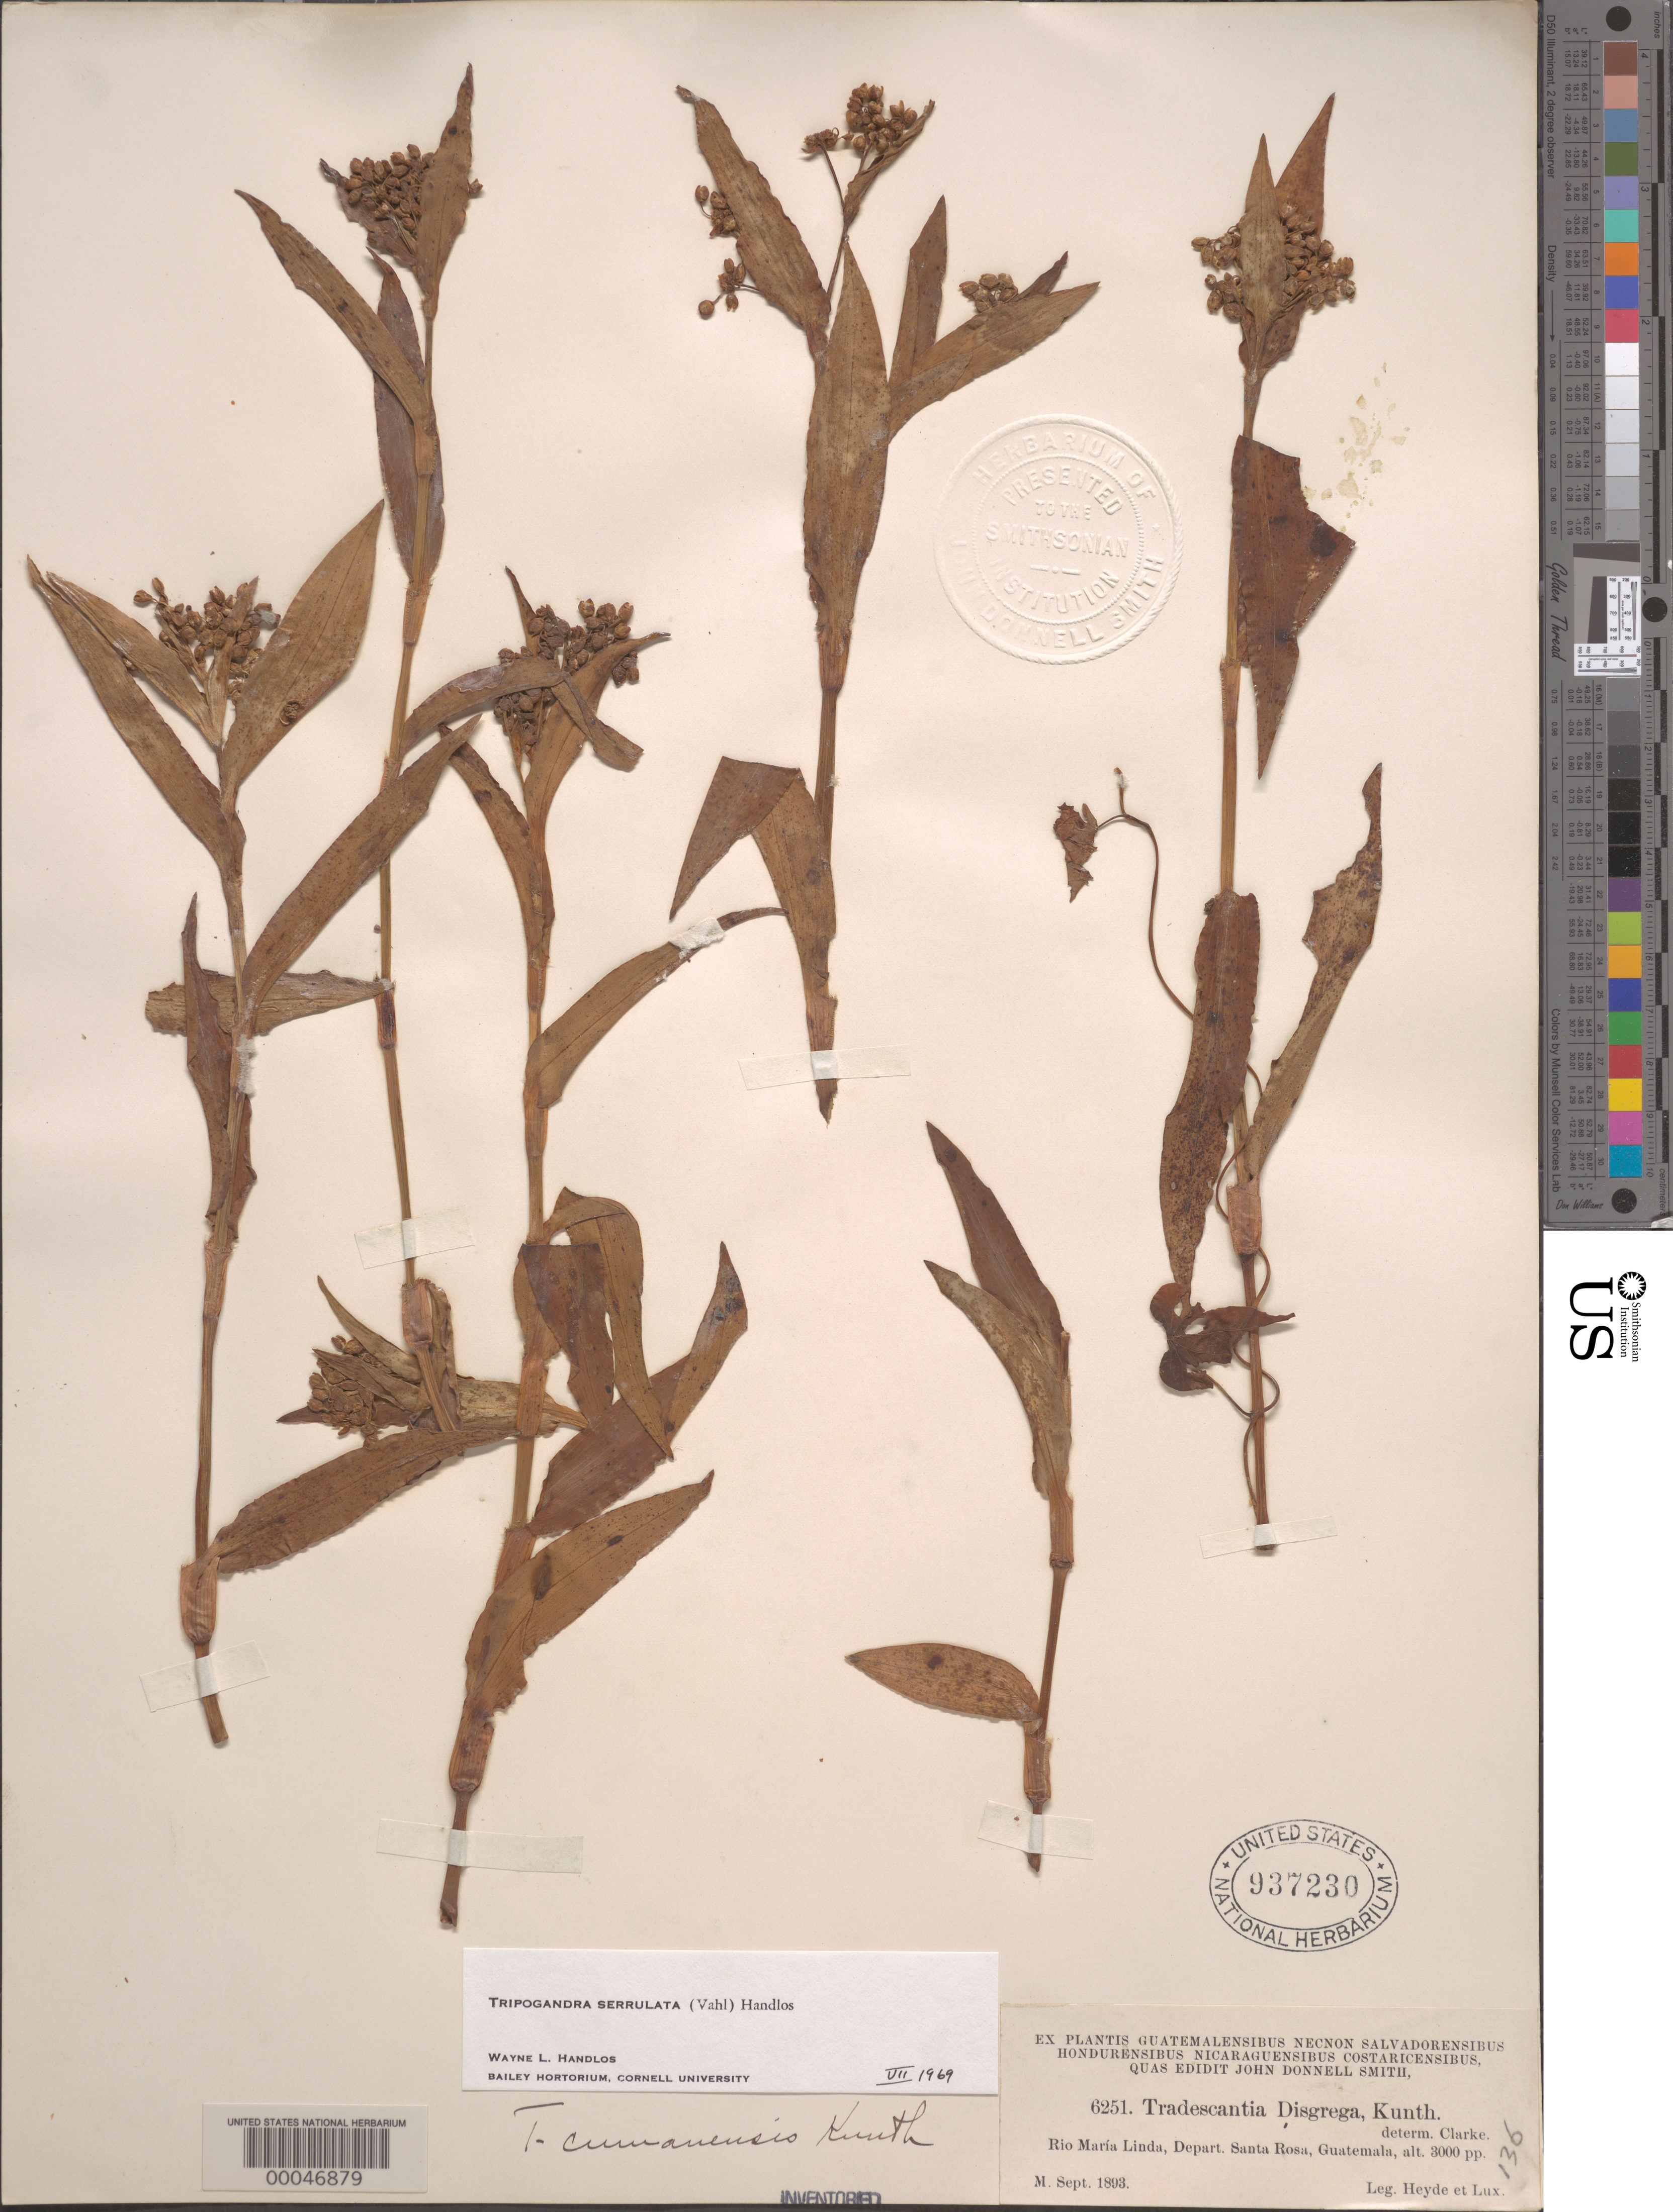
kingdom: Plantae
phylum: Tracheophyta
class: Liliopsida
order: Commelinales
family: Commelinaceae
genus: Tripogandra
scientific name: Tripogandra serrulata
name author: (Vahl) Handlos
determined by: Handlos, W. L.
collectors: E. T. Heyde & E. Lux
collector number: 6251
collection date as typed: Sep 1893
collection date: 1893-09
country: Guatemala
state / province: Santa Rosa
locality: Rio Maria Linda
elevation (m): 915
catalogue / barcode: US 937230